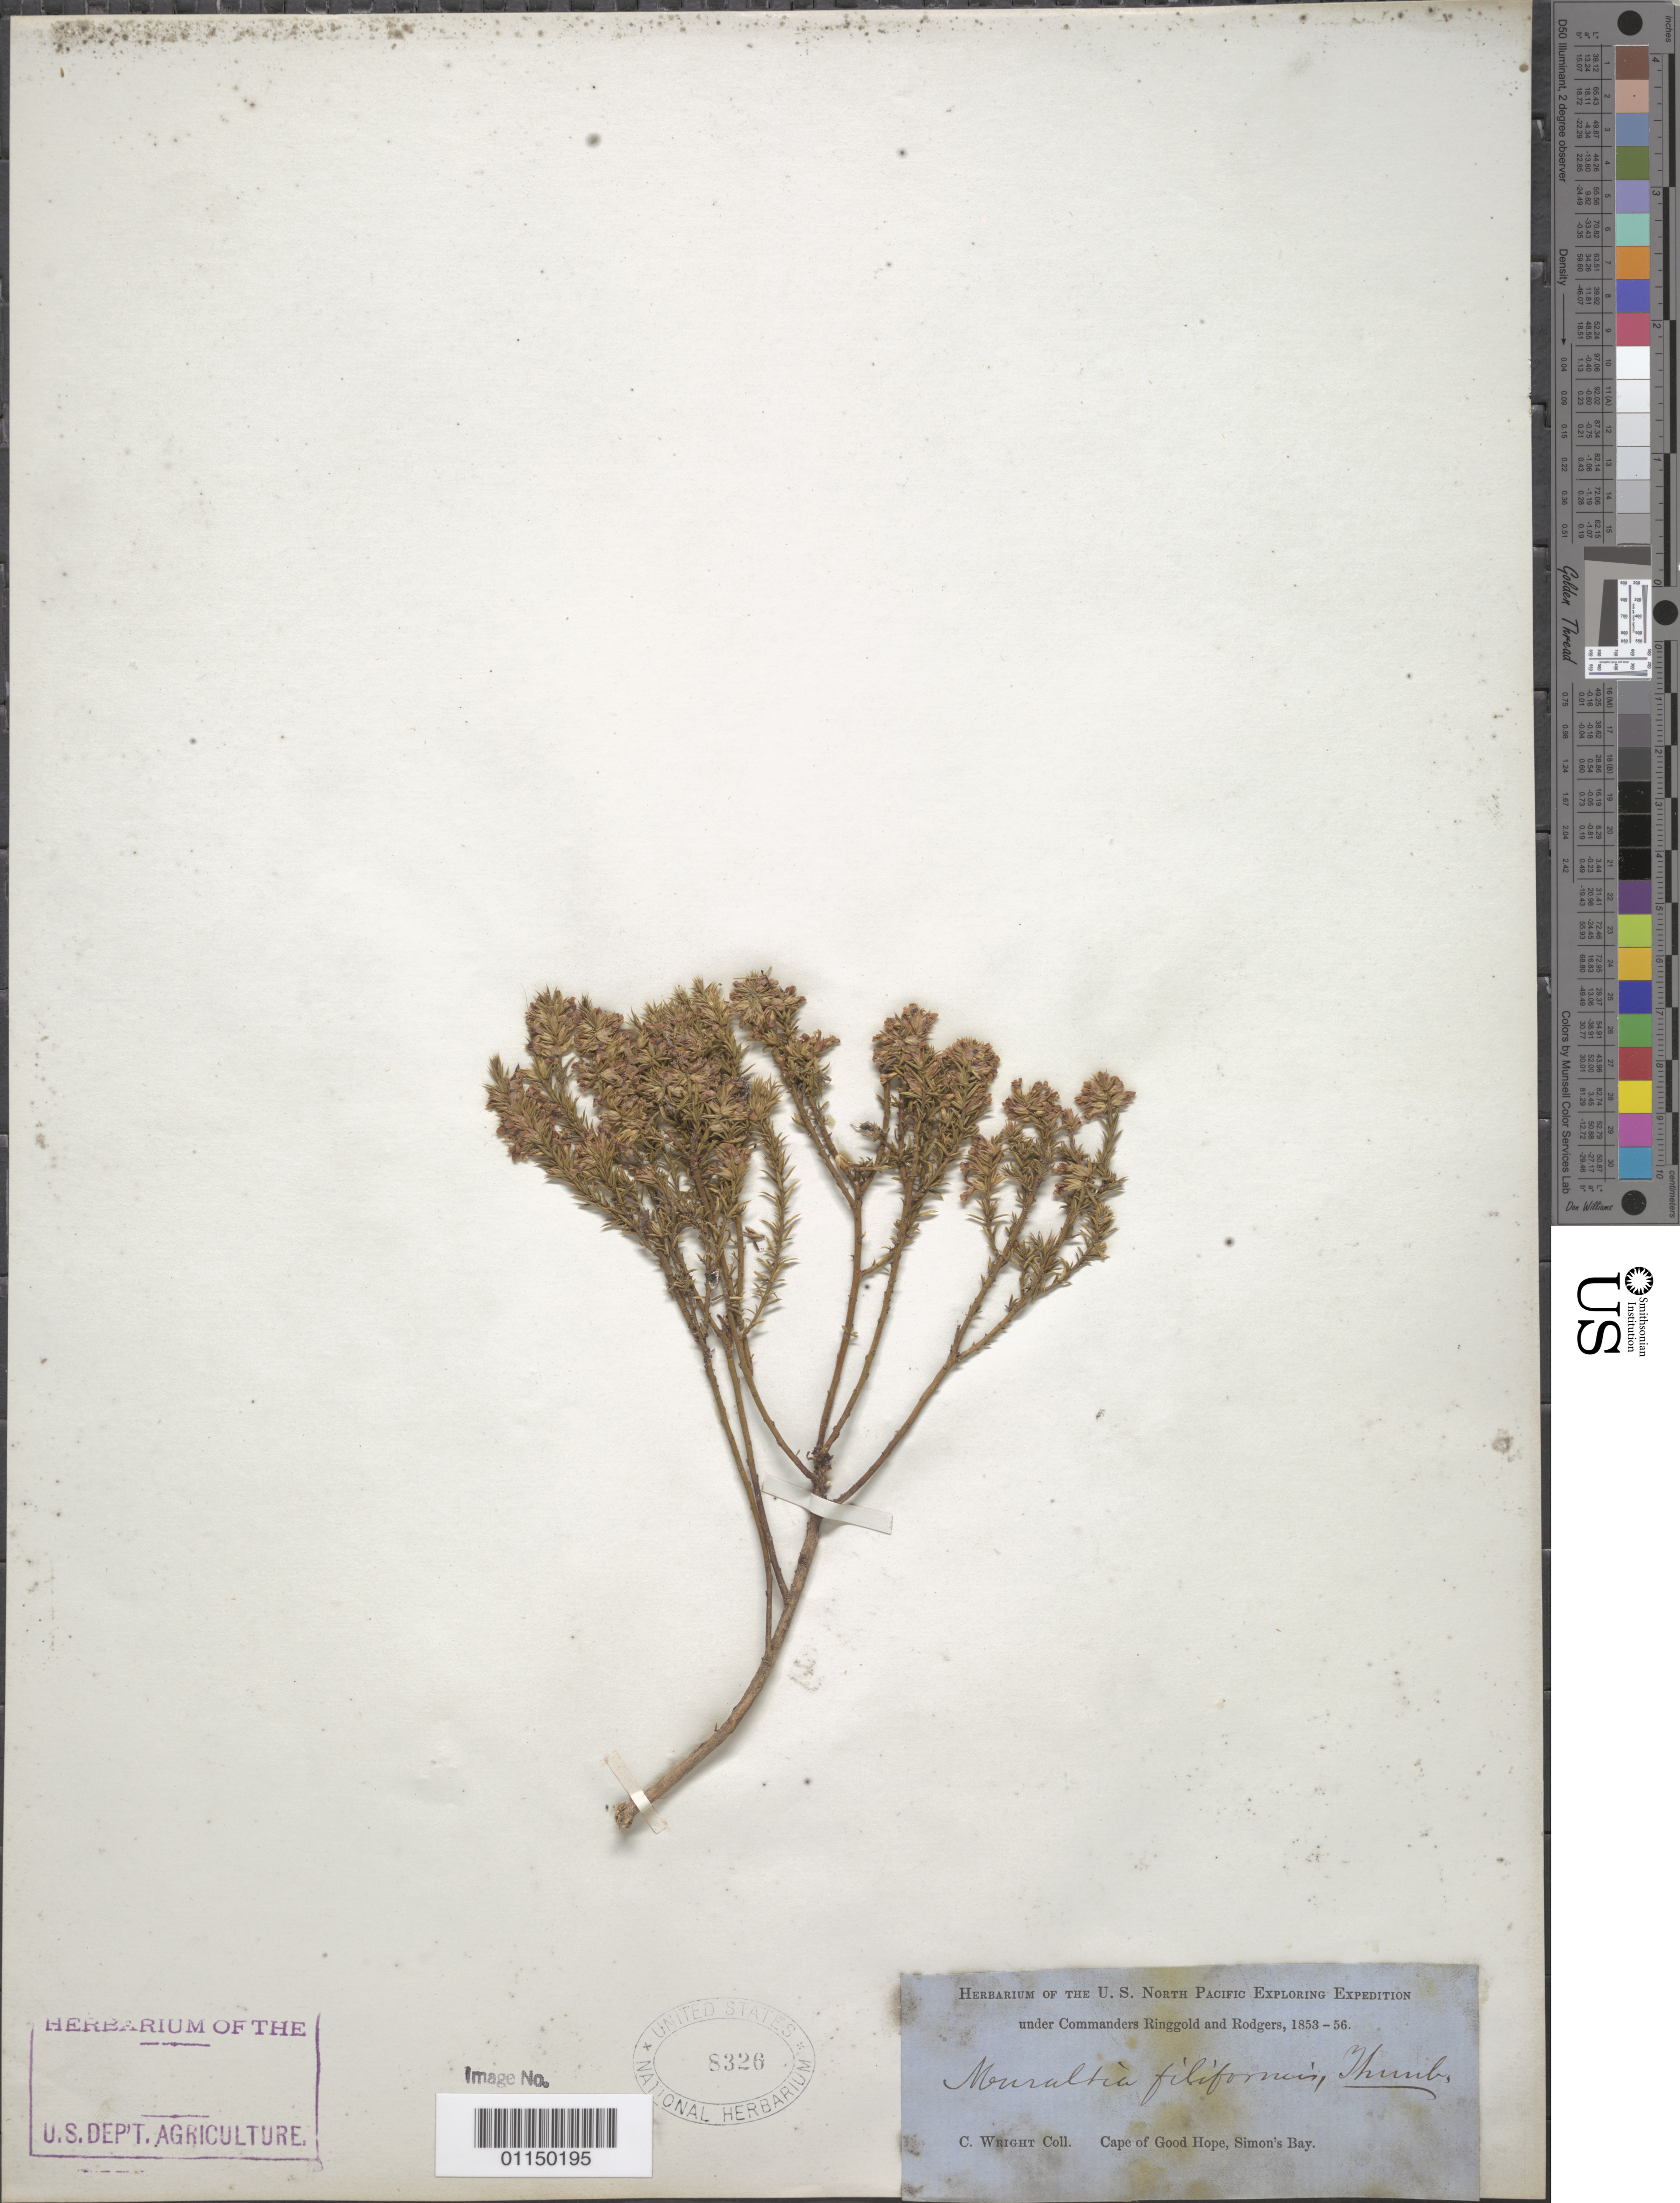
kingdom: Plantae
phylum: Tracheophyta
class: Magnoliopsida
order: Fabales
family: Polygalaceae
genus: Muraltia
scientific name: Muraltia filiformis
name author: (Thunb.) DC.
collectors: C. Wright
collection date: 1853/1856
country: South Africa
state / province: Western Cape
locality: Cape of Good Hope, Simon's Bay.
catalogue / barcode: US 8326